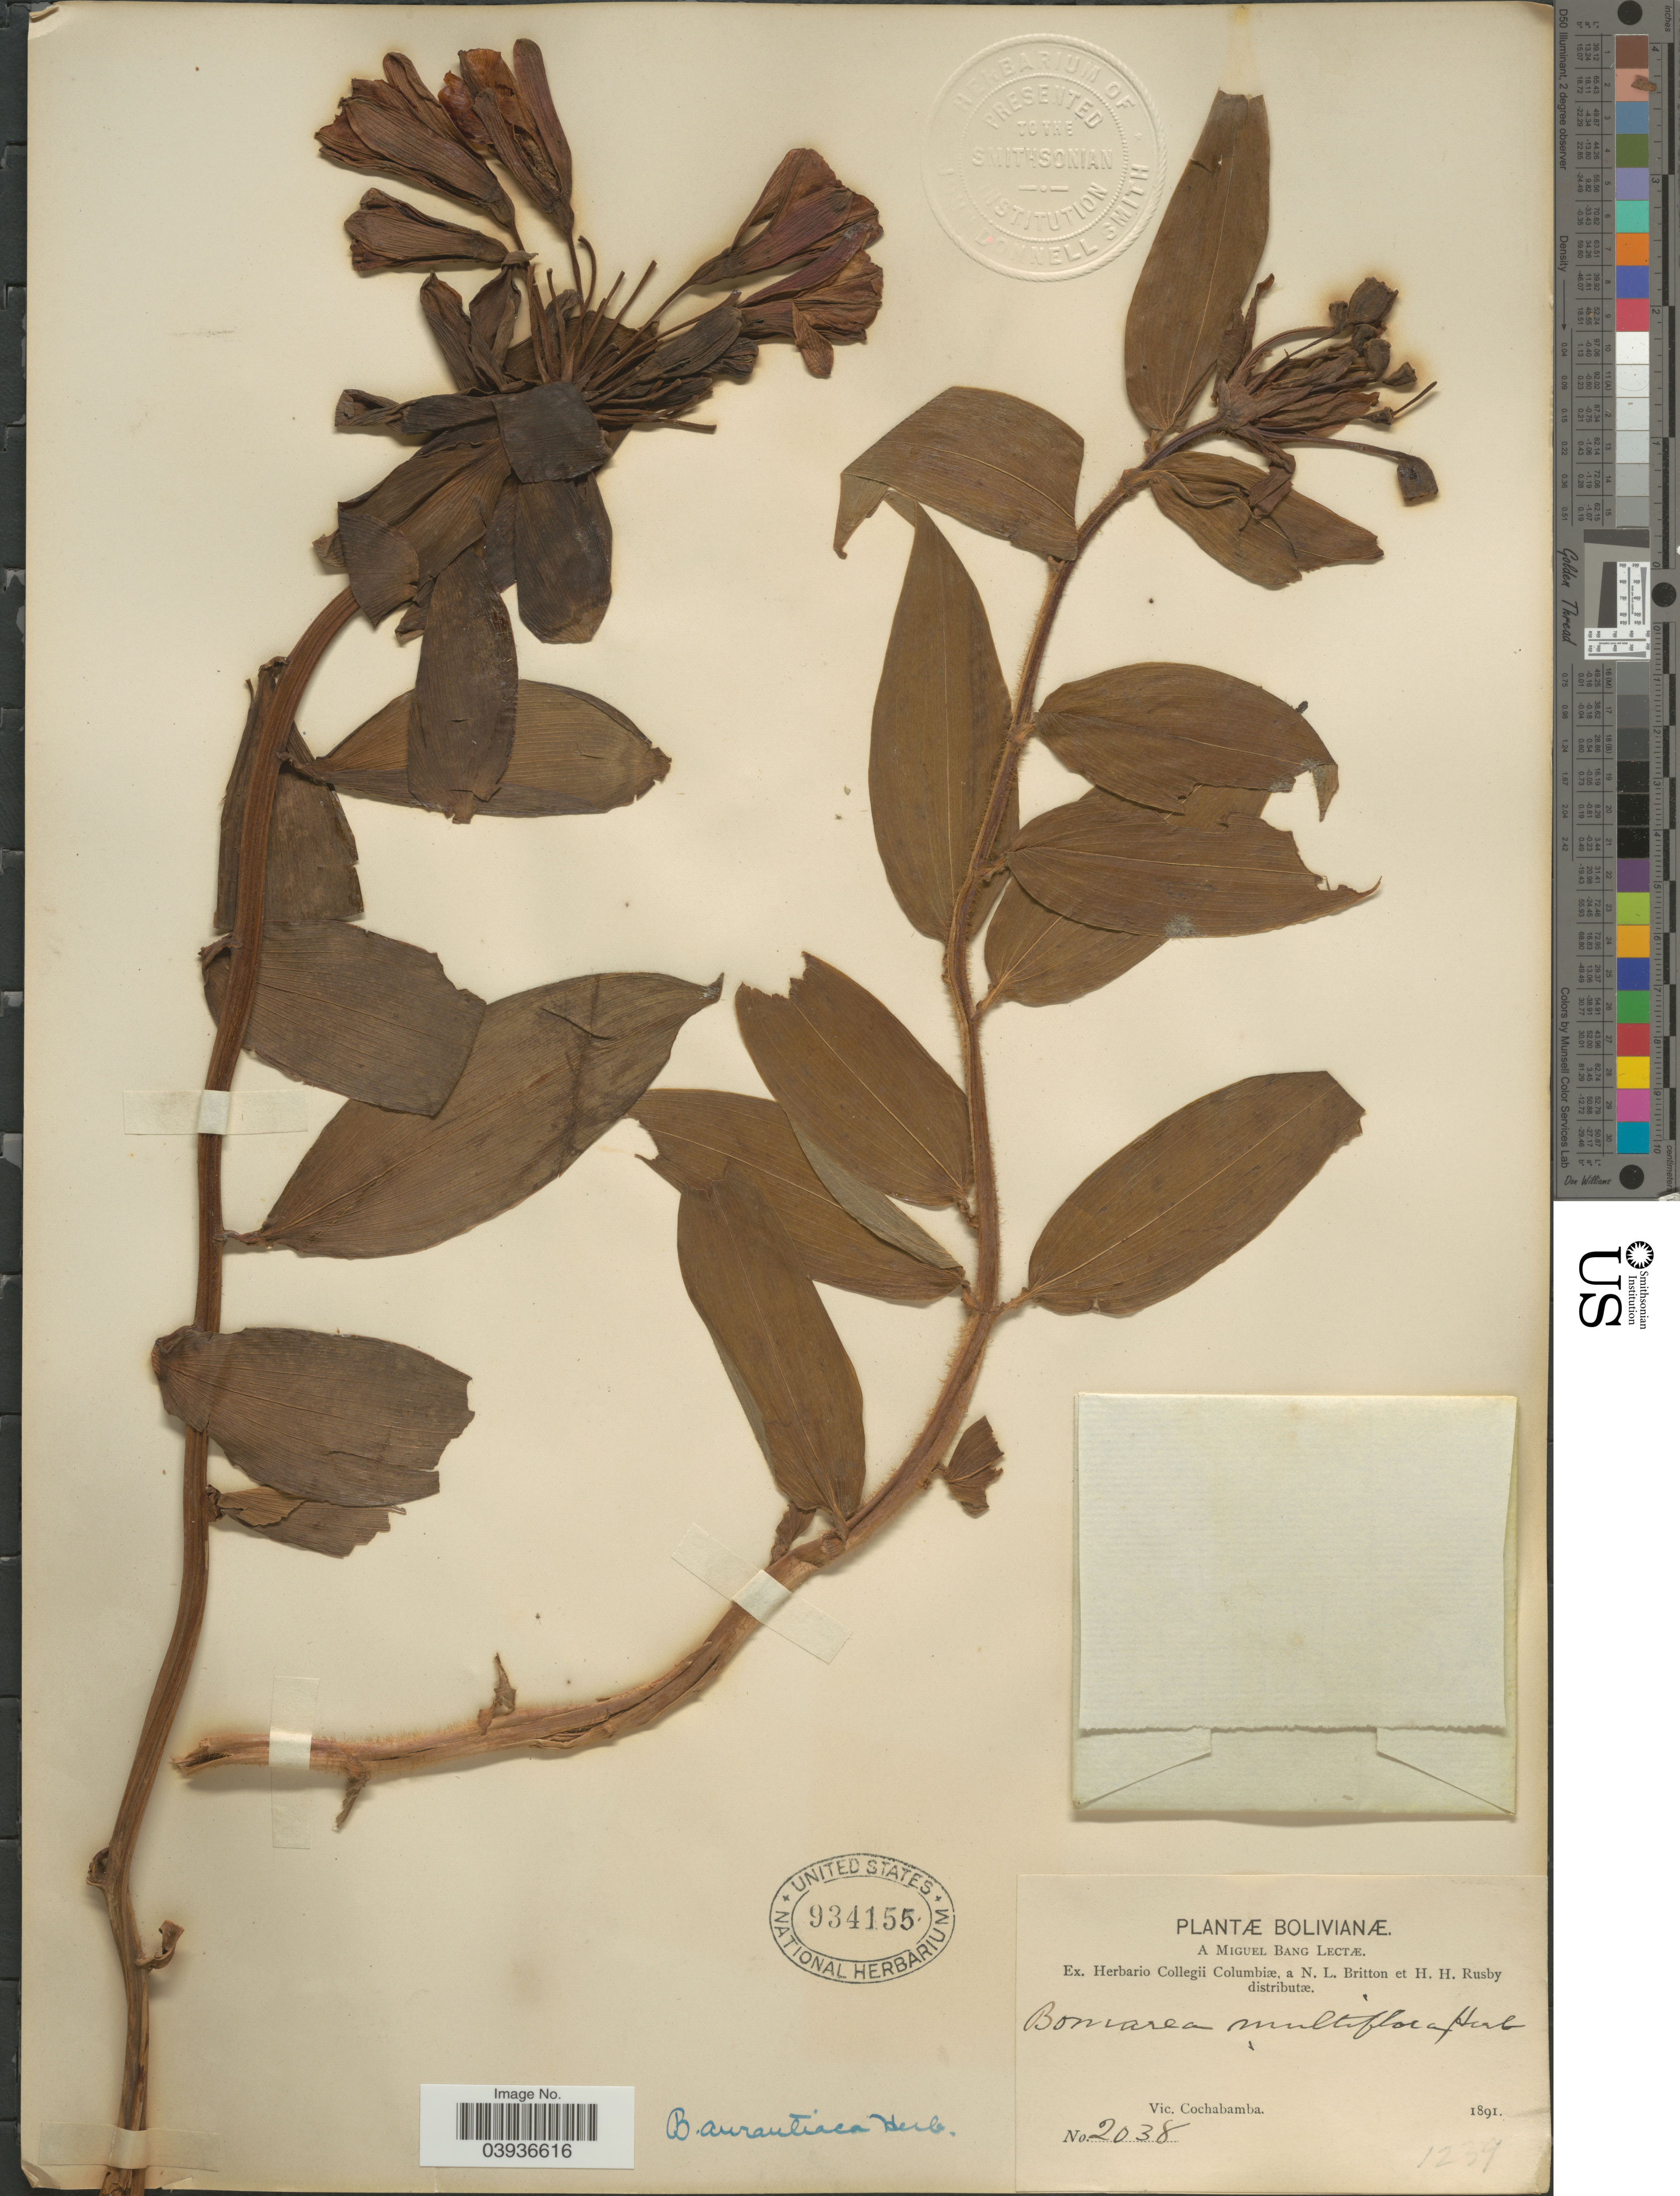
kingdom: Plantae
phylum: Tracheophyta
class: Liliopsida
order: Liliales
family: Alstroemeriaceae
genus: Bomarea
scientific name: Bomarea aurantiaca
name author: Herb.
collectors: M. Bang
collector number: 2038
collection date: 1891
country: Bolivia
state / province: Cochabamba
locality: Vic. Cochabamba.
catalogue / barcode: US 934155